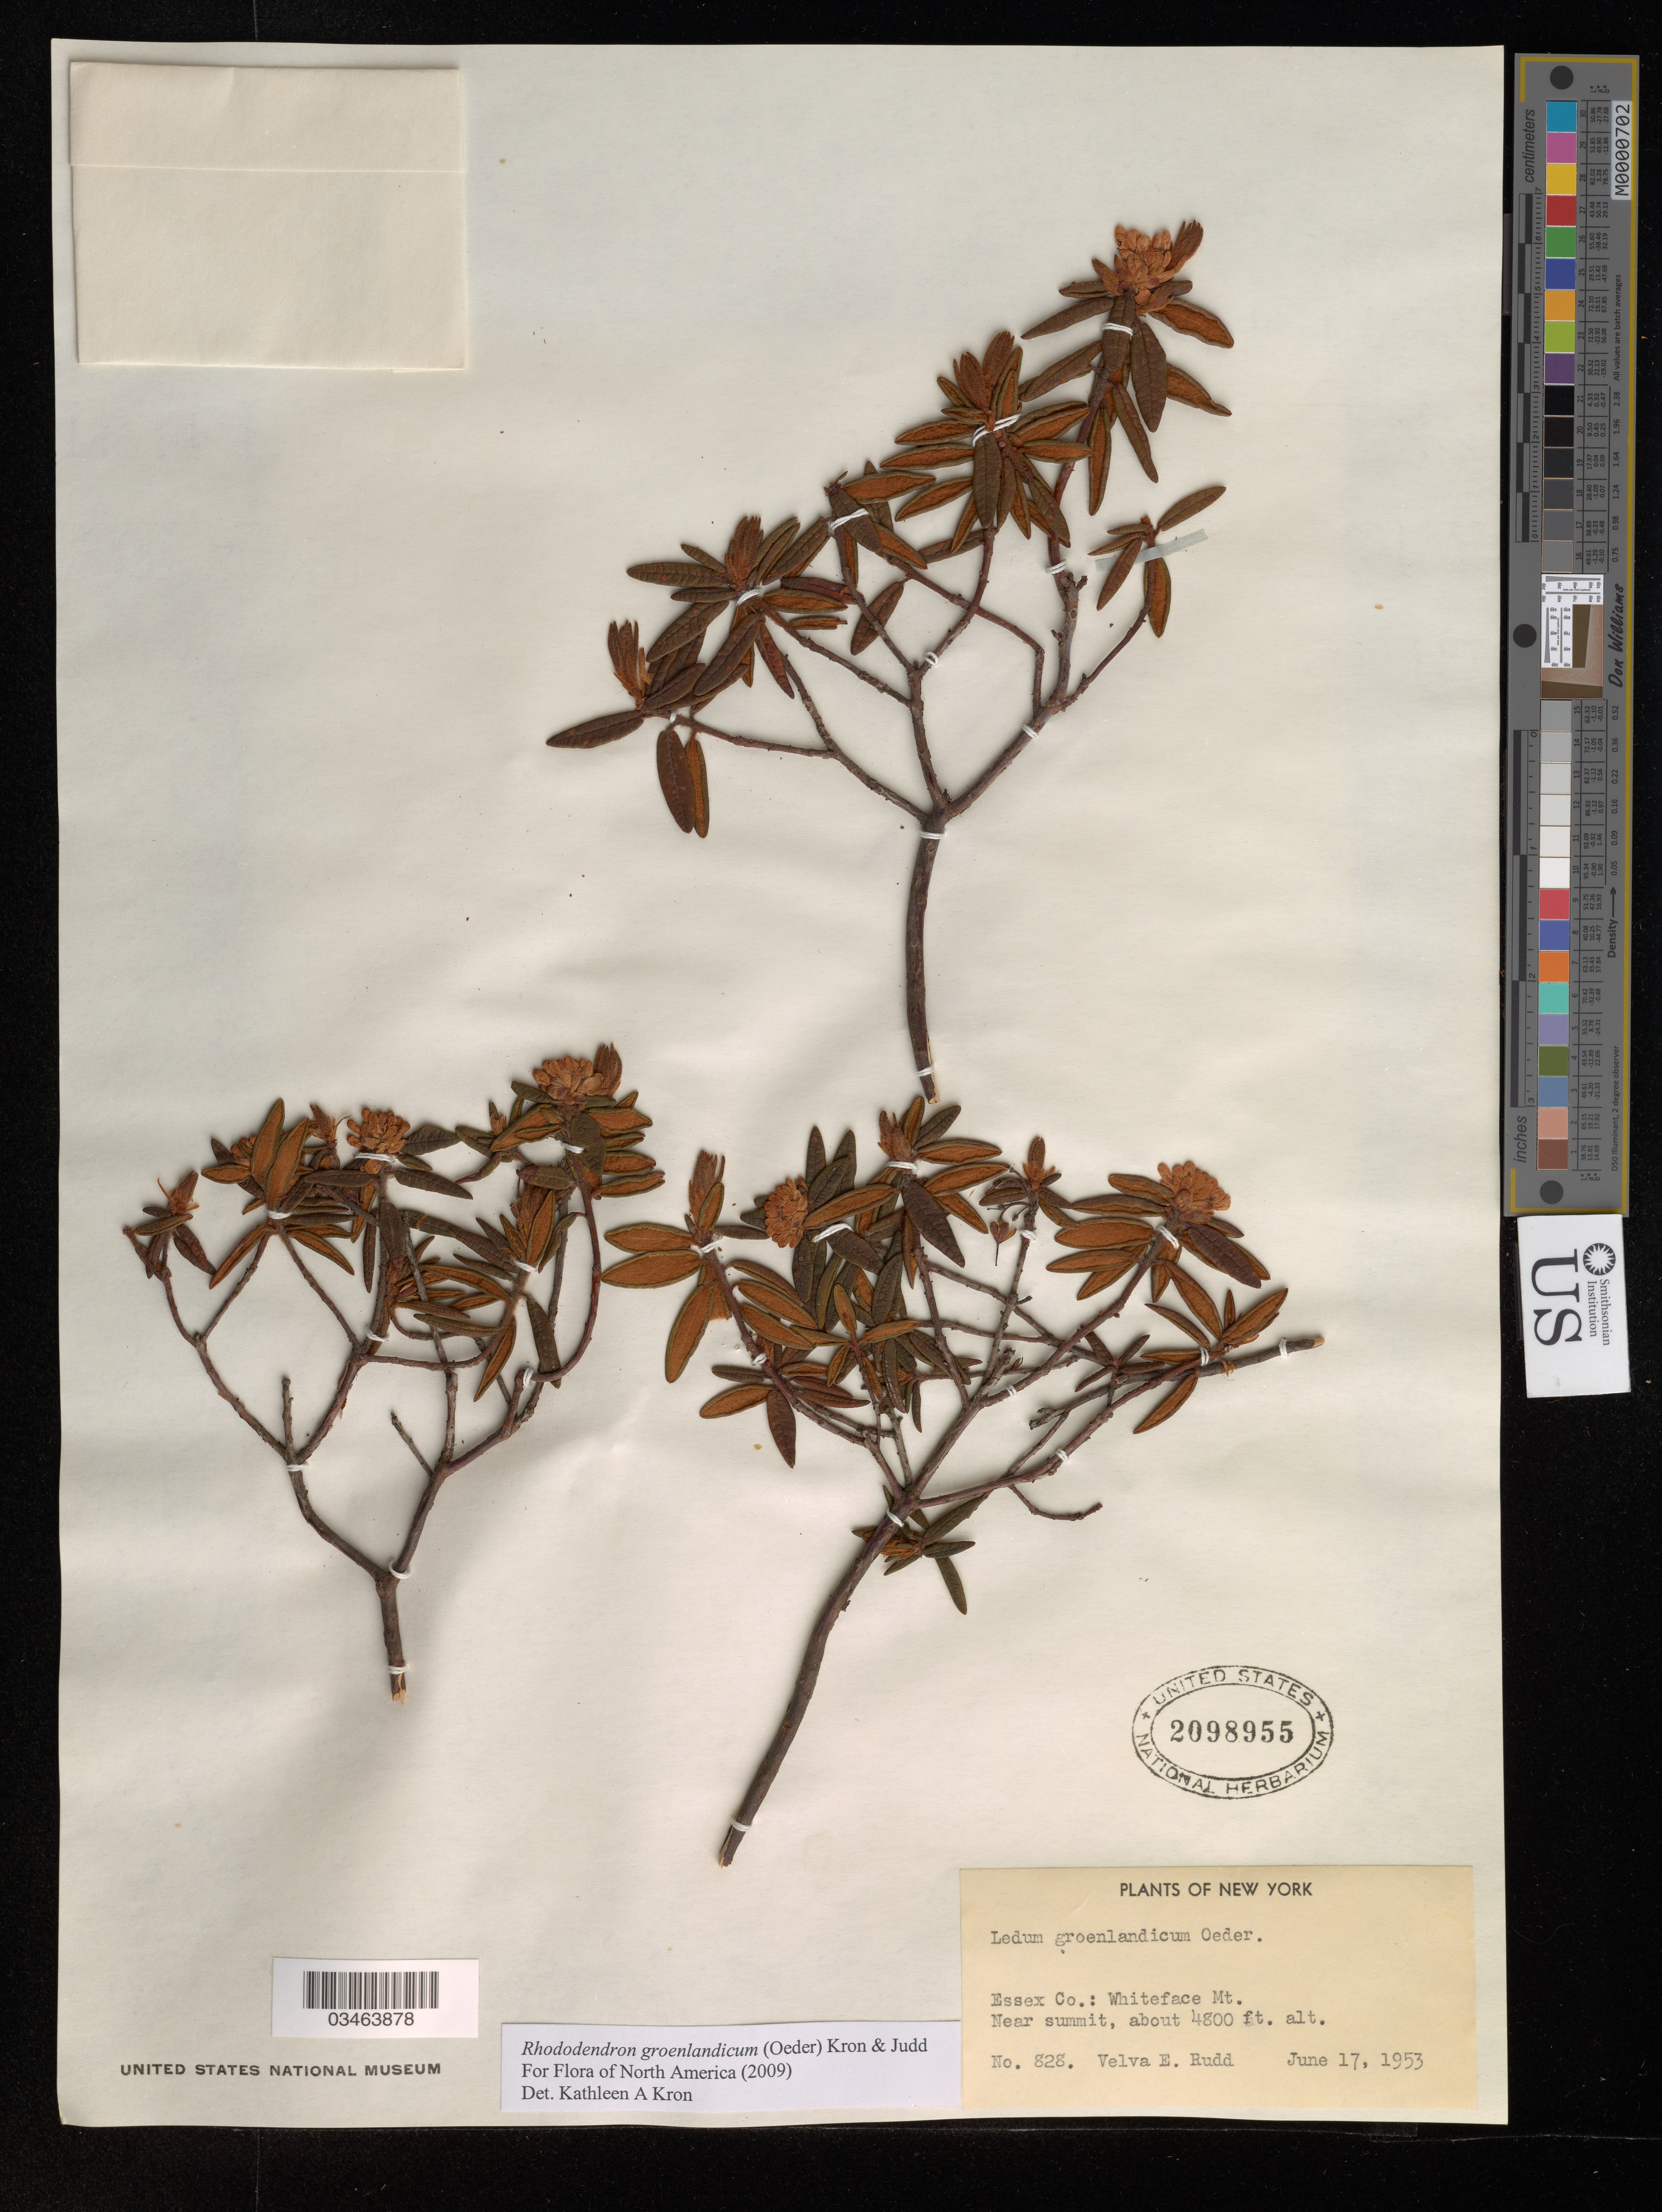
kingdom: Plantae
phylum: Tracheophyta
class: Magnoliopsida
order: Ericales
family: Ericaceae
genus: Rhododendron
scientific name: Rhododendron groenlandicum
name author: (Oeder) Kron & Judd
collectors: V. E. Rudd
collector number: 828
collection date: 1953-06-17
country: United States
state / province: New York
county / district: Essex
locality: Essex Co.: Whiteface Mt.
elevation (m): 1463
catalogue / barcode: US 2098955